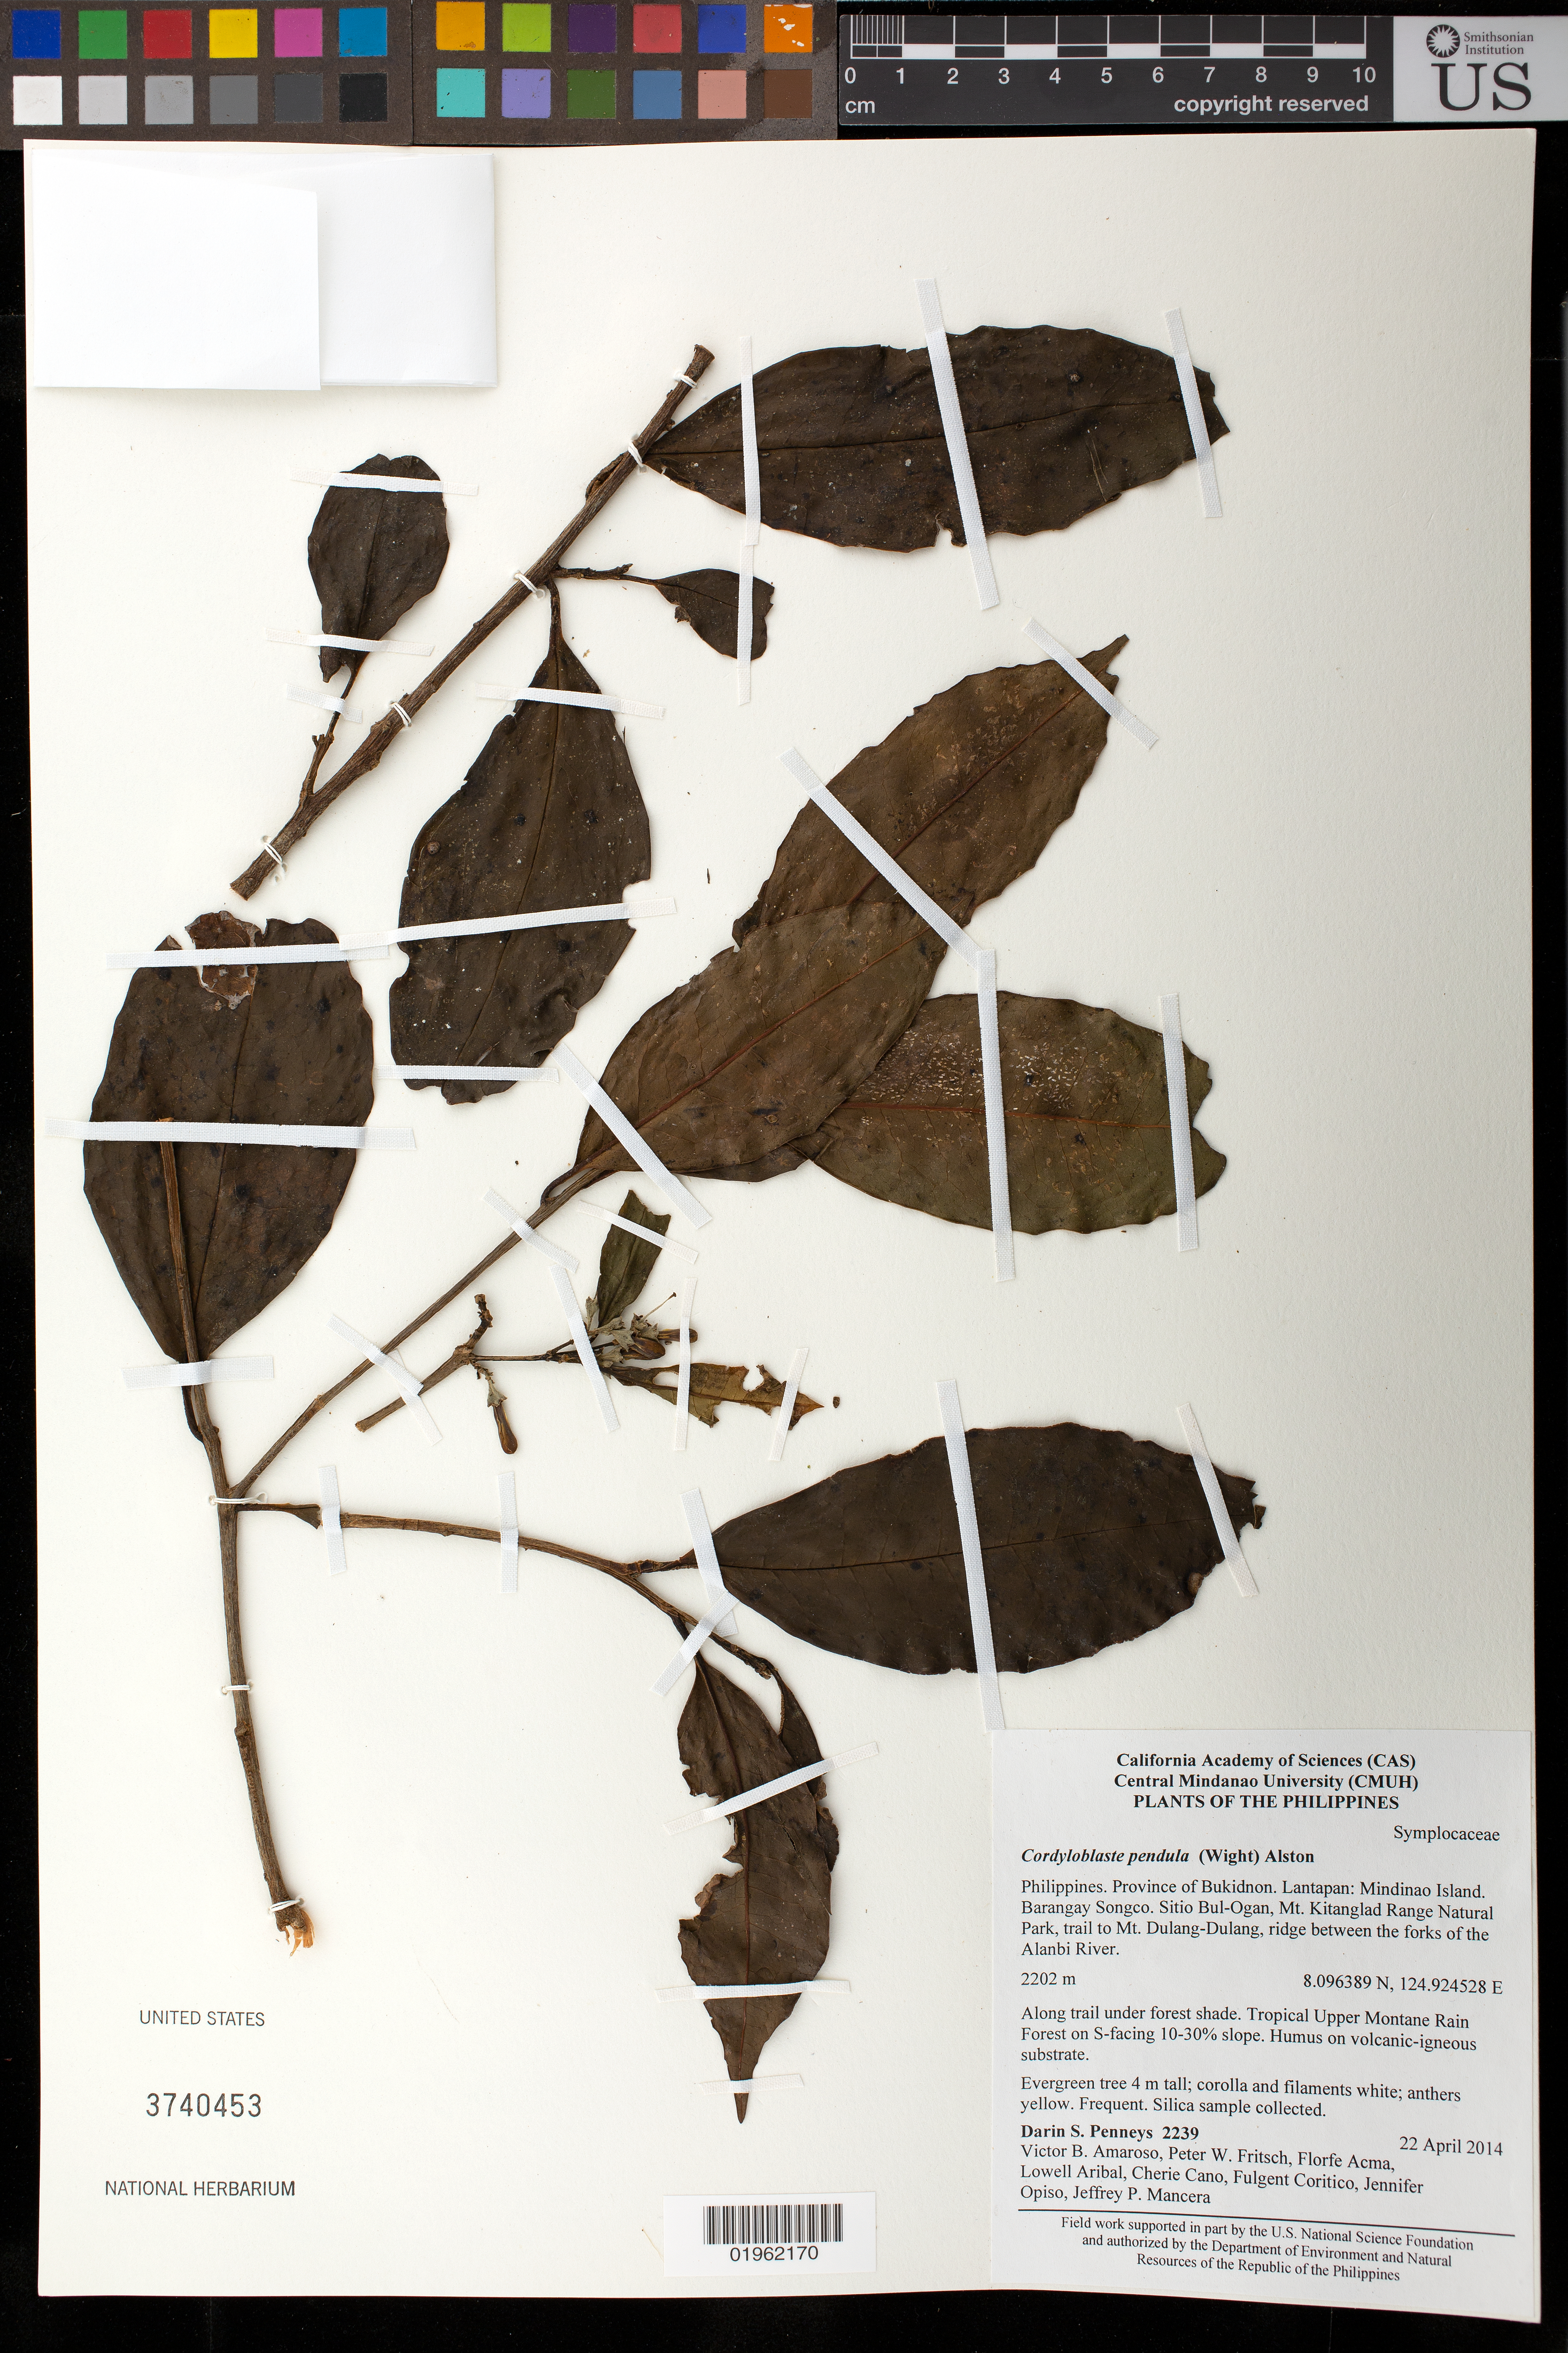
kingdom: Plantae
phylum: Tracheophyta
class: Magnoliopsida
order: Ericales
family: Symplocaceae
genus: Cordyloblaste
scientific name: Cordyloblaste pendula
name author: (Wight) Alston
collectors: D. S. Penneys, L. Aribal, V. Amoroso, P. W. Fritsch, F. Acma, J. Opiso, J. Mancera, C. Cano & F. Coritico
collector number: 2239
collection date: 2014-04-22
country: Philippines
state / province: Northern Mindanao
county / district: Bukidnon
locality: Lantapan: Mindinao Island. Barabgay Songco, Sitio Bul-Ogan, Mt. Kitanglad Range Natural Park, Trail to Mt. Dulan-Dulang, ridge between the forks of the Alanbi River.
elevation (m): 2202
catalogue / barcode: US 3740453